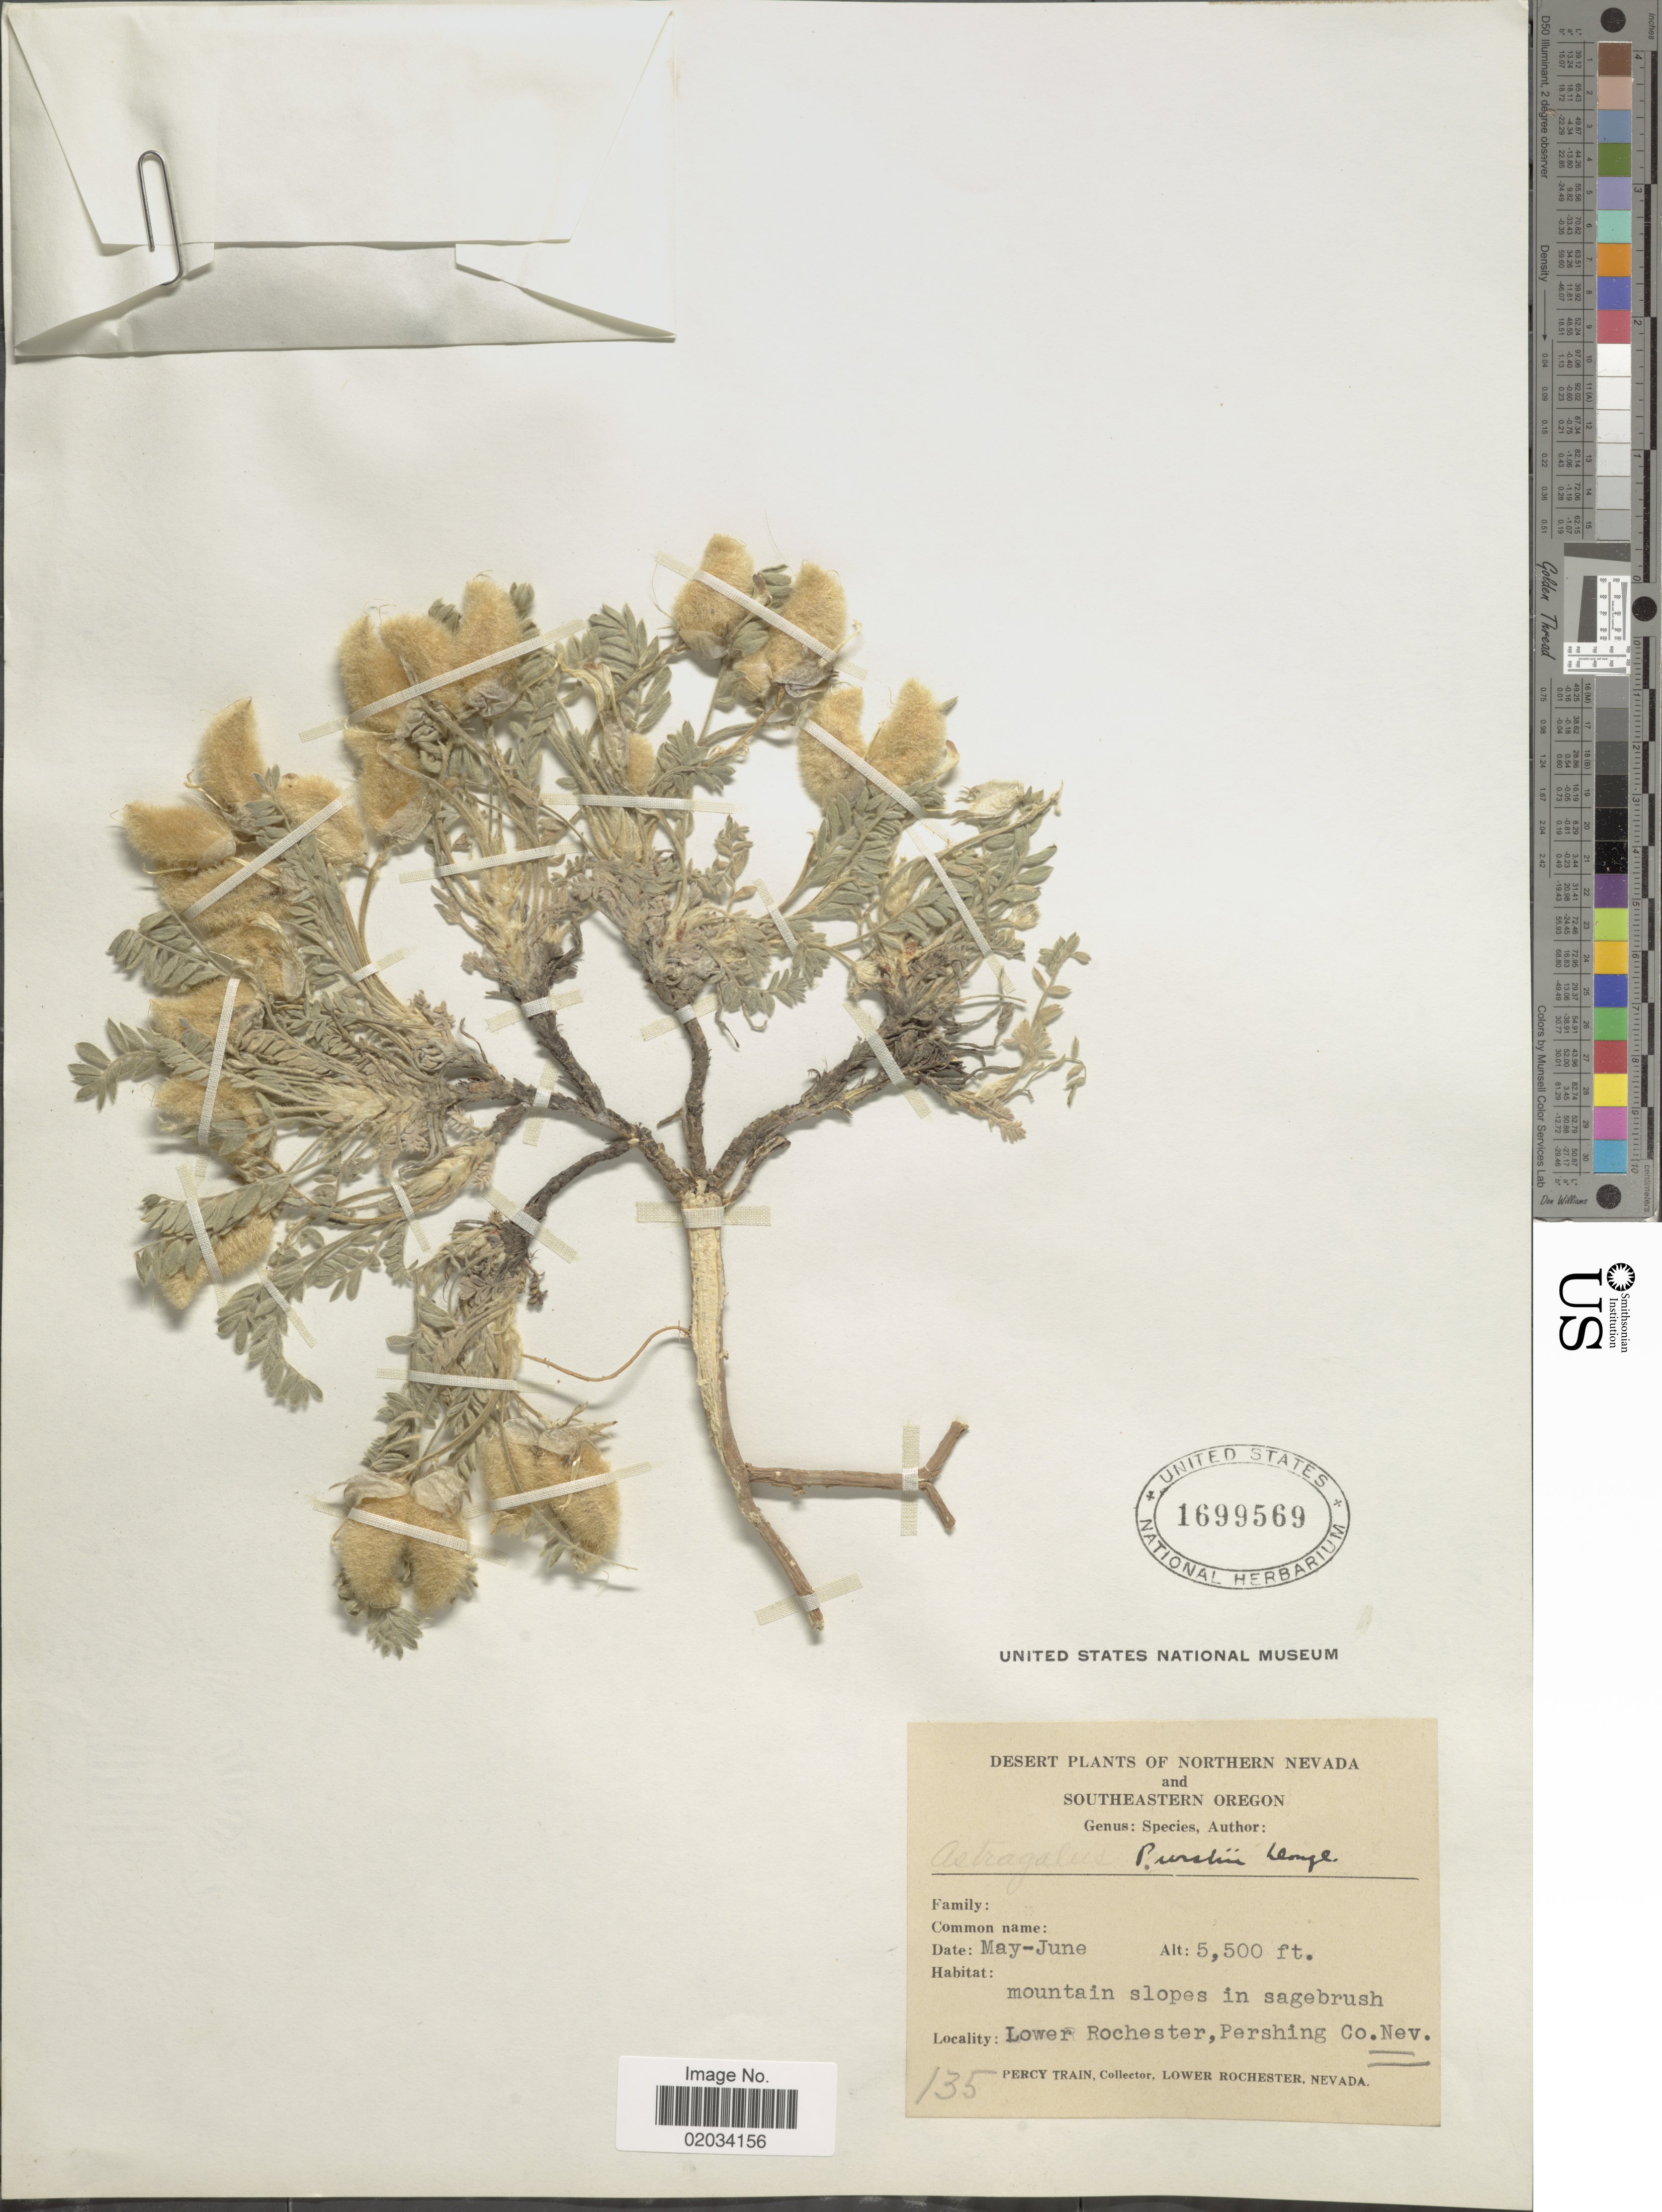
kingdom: Plantae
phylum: Tracheophyta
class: Magnoliopsida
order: Fabales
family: Fabaceae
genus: Astragalus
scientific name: Astragalus purshii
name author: Douglas ex Hook.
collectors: P. Train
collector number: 135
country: United States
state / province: Nevada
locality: Northern Nevada, Lower Rochester, Pershing Co., Nev.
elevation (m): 1676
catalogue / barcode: US 1699569